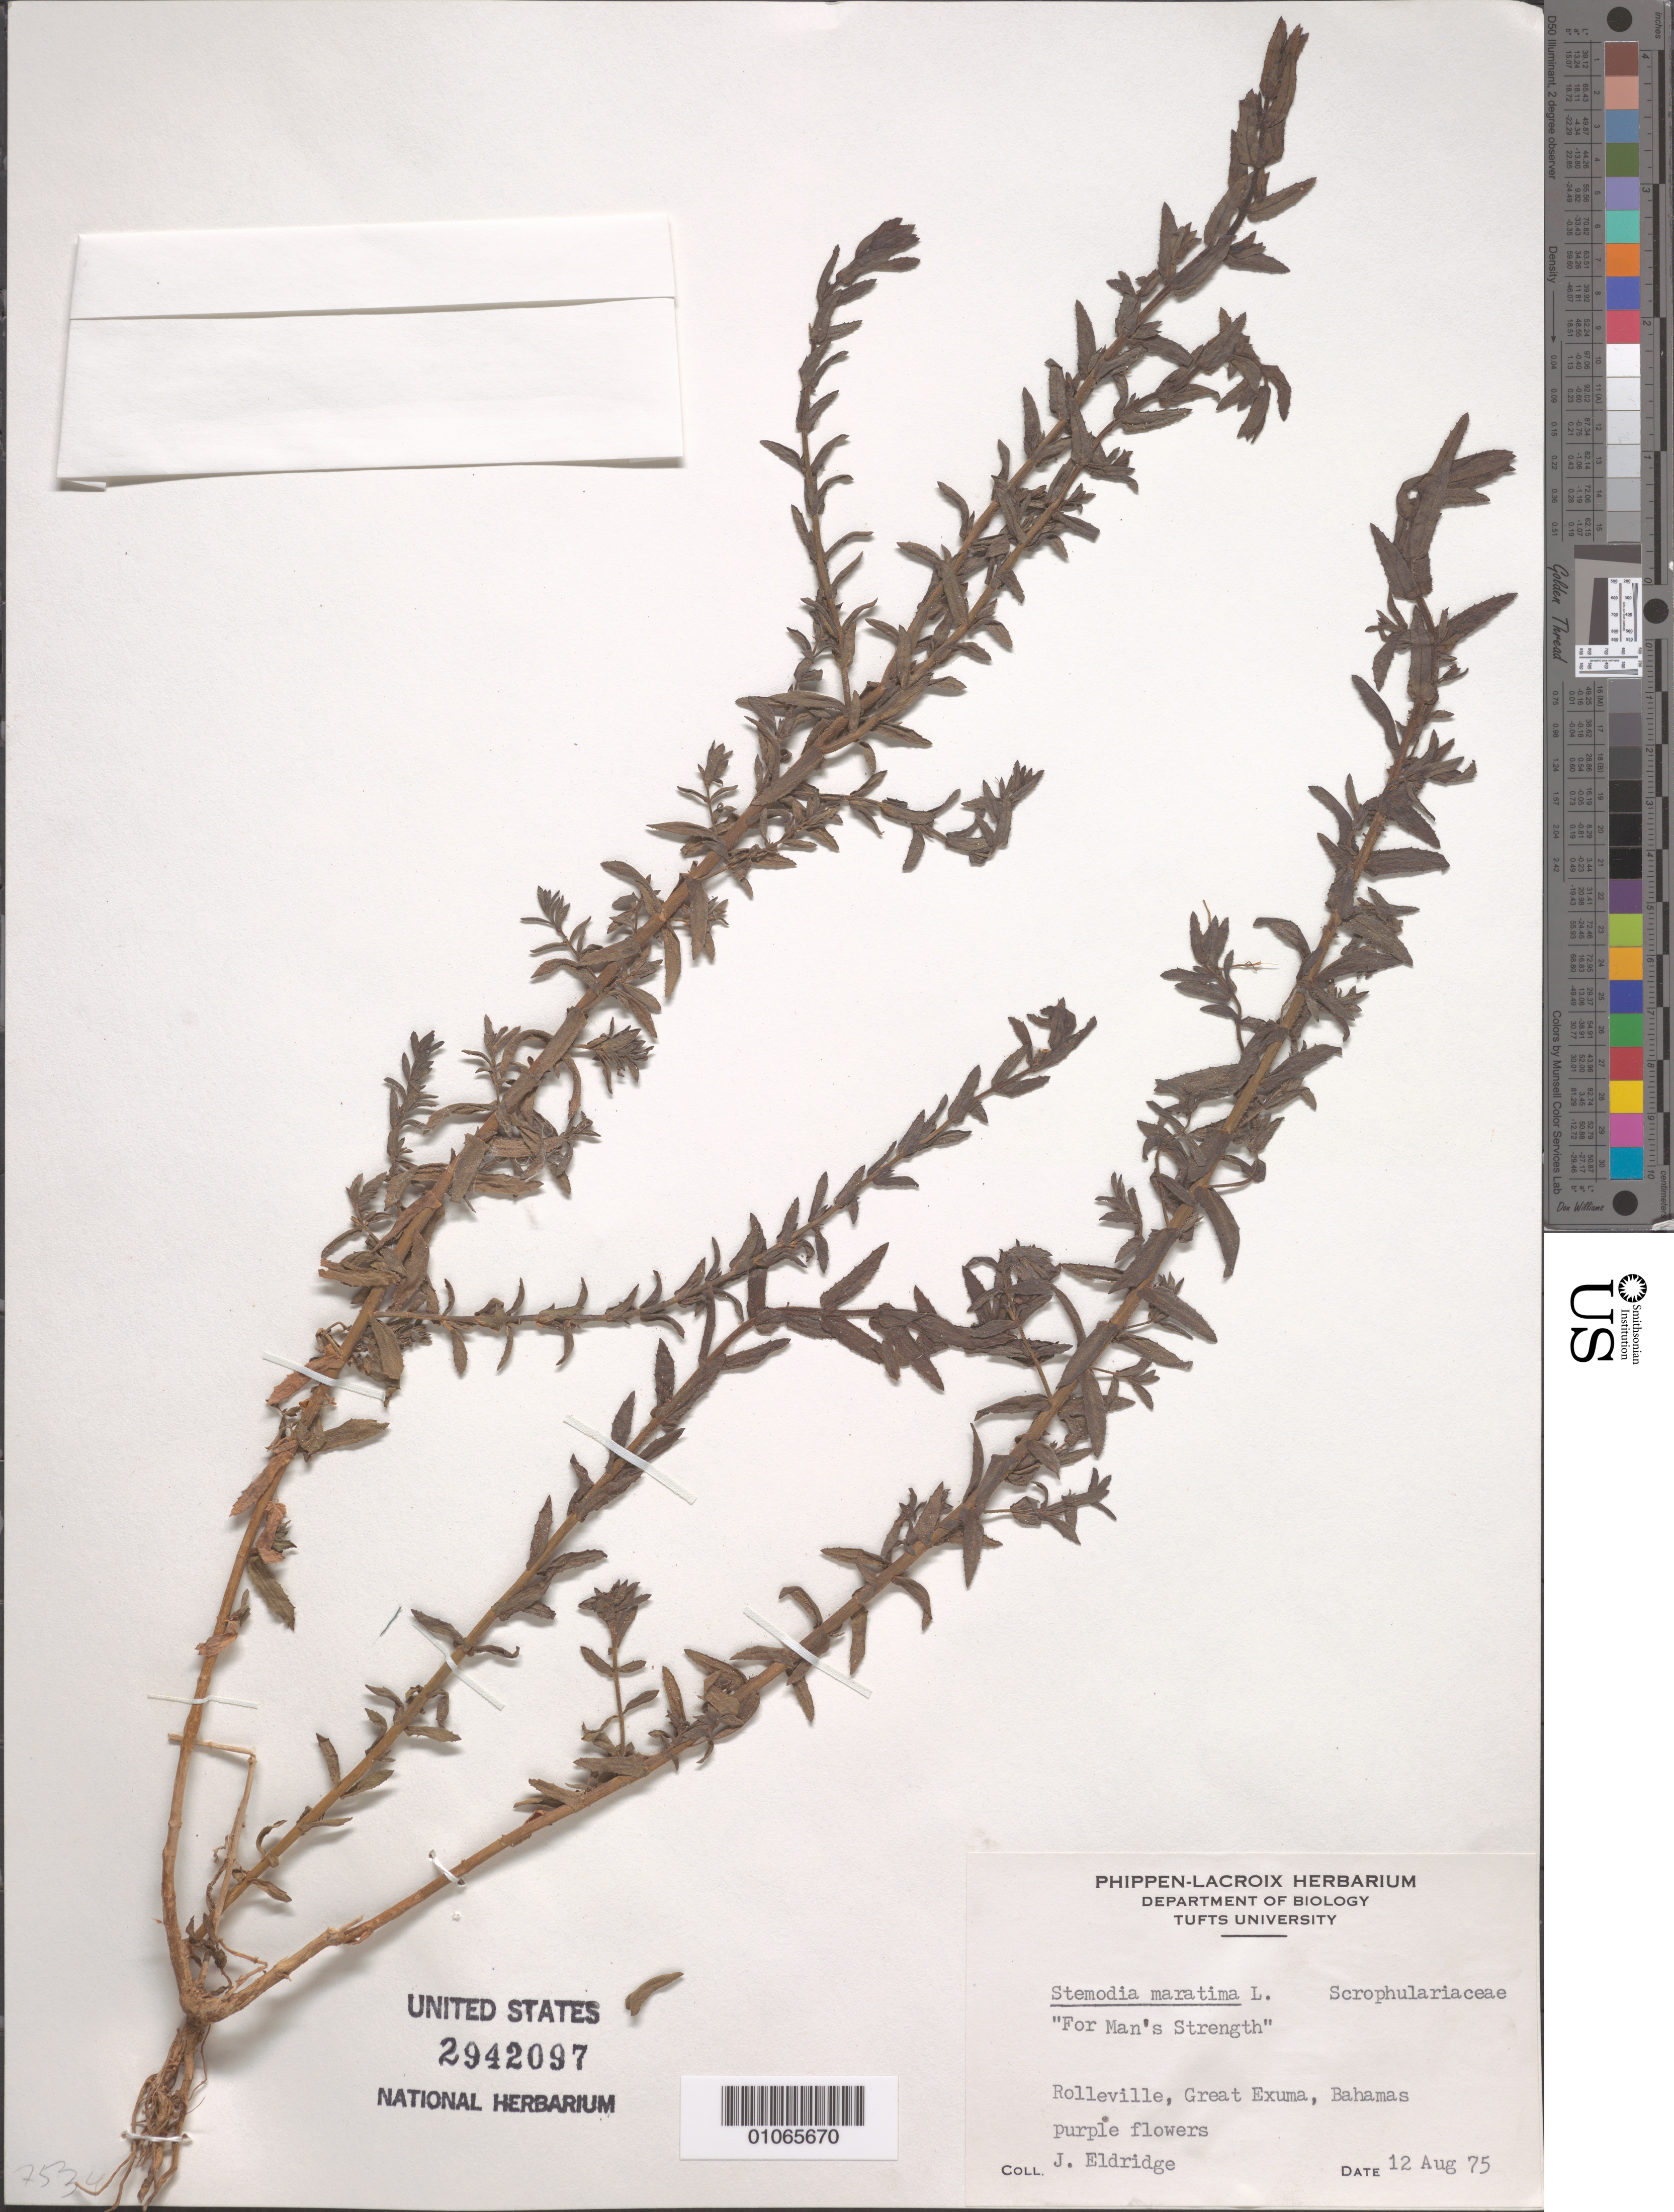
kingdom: Plantae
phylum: Tracheophyta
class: Magnoliopsida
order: Lamiales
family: Plantaginaceae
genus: Stemodia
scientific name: Stemodia maritima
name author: L.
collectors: J. Eldridge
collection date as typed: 12 Aug 1975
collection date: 1975-08-12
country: Bahamas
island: Great Exuma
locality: Rolleville.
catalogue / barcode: US 2942097